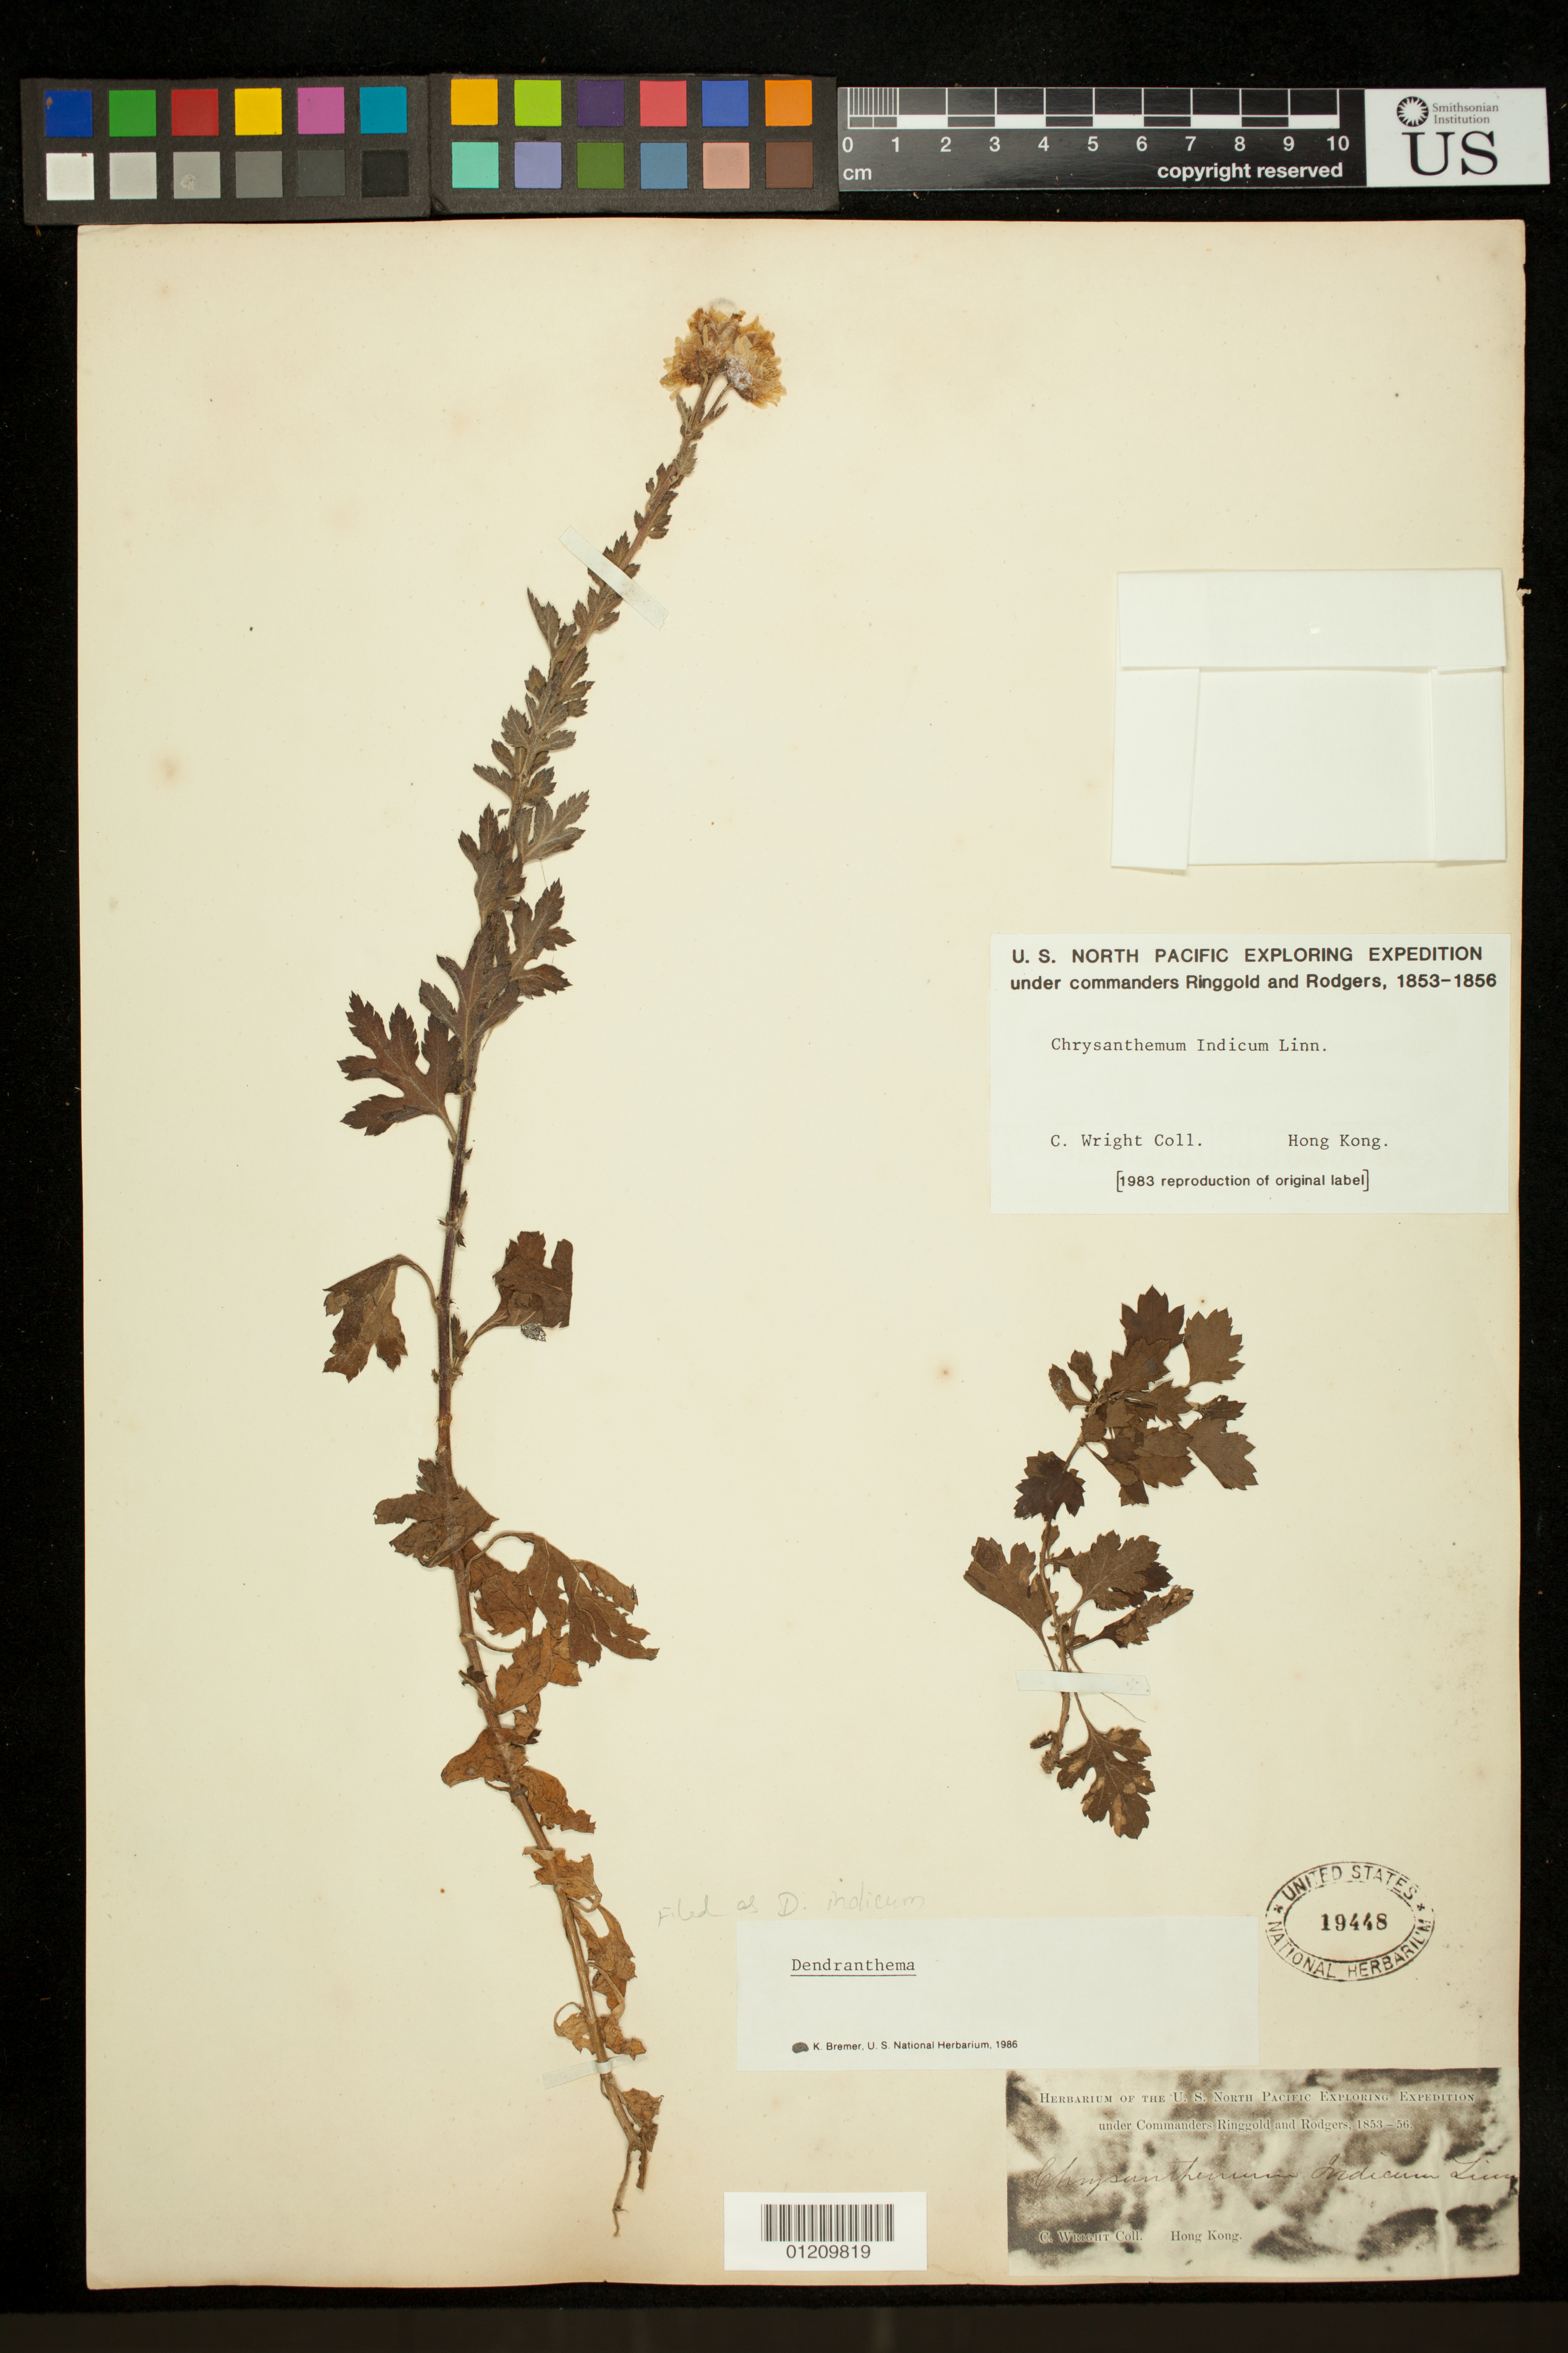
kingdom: Plantae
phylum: Tracheophyta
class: Magnoliopsida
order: Asterales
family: Asteraceae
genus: Dendranthema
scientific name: Dendranthema indicum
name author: (L.) Des Moul.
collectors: C. Wright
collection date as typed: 1853 to -- -- 1856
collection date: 1853/1856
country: China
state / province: Hong Kong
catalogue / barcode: US 19448